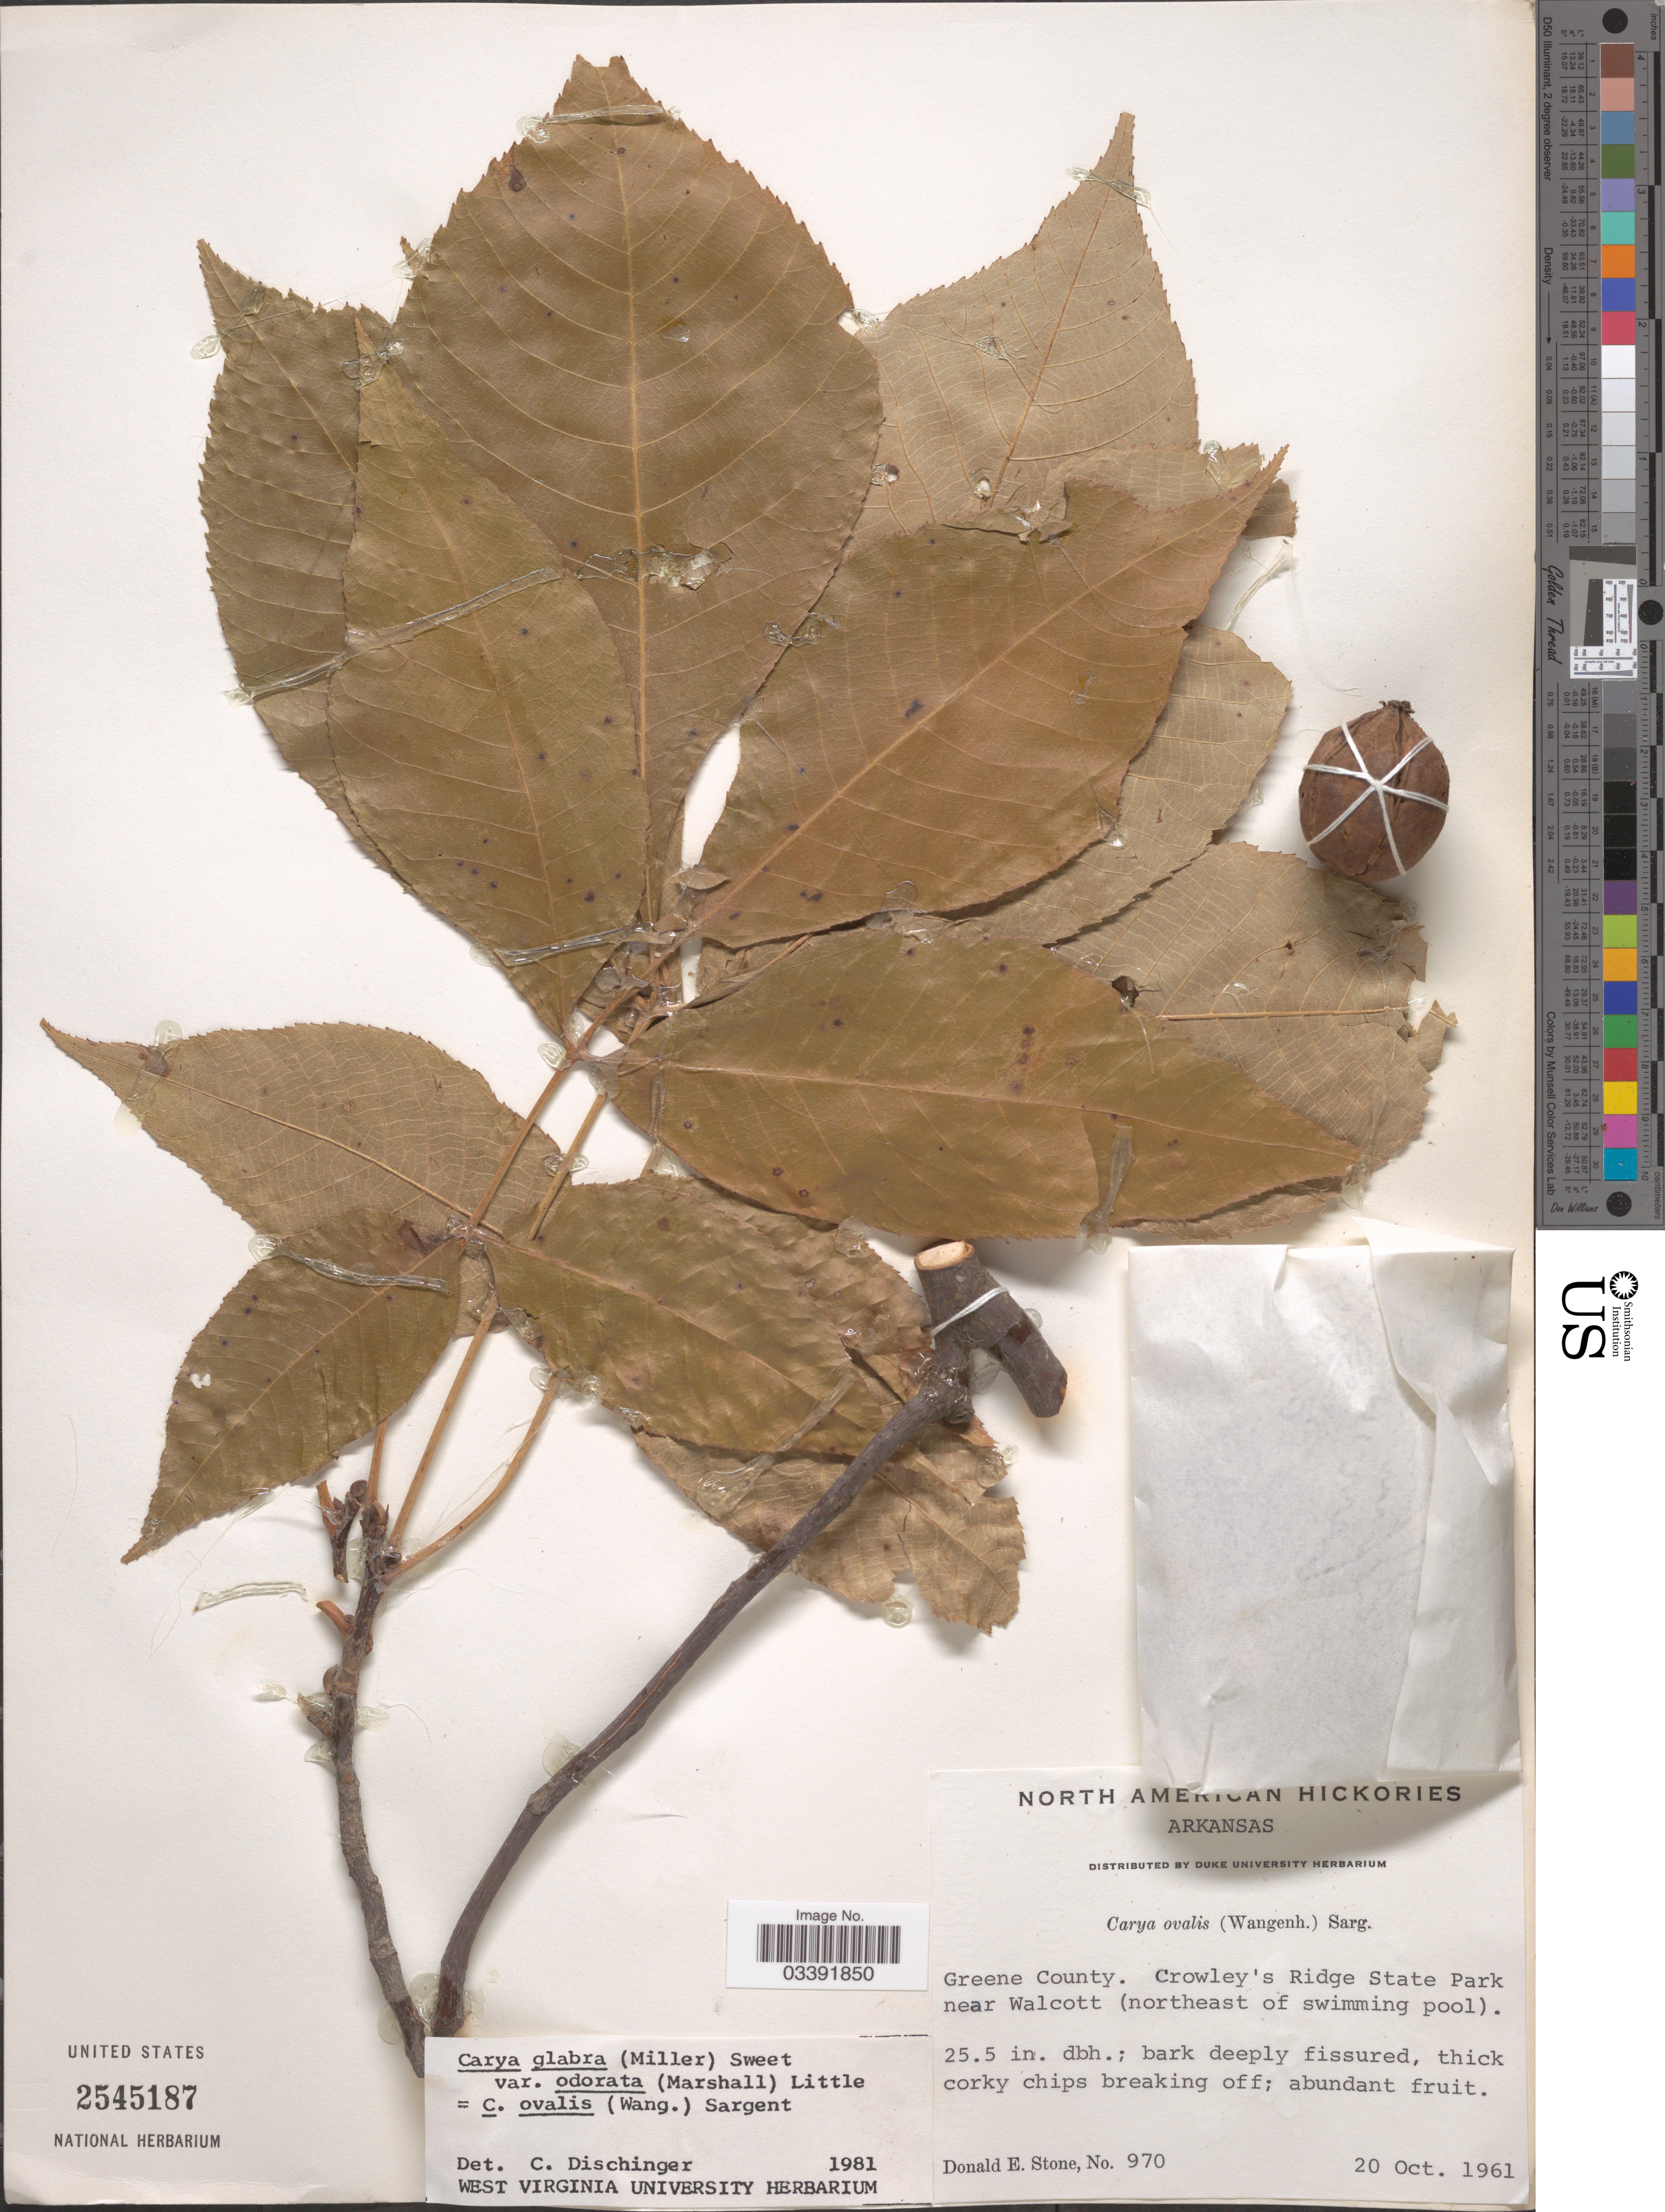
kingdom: Plantae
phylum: Tracheophyta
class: Magnoliopsida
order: Fagales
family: Juglandaceae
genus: Carya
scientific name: Carya glabra var. odorata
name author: (Marshall) Little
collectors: D. Stone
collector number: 970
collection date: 1961-10-20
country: United States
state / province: Arkansas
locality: Greene County. Crowley's Ridge State Park near Walcott (northeast of swimming pool).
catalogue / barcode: US 2545187